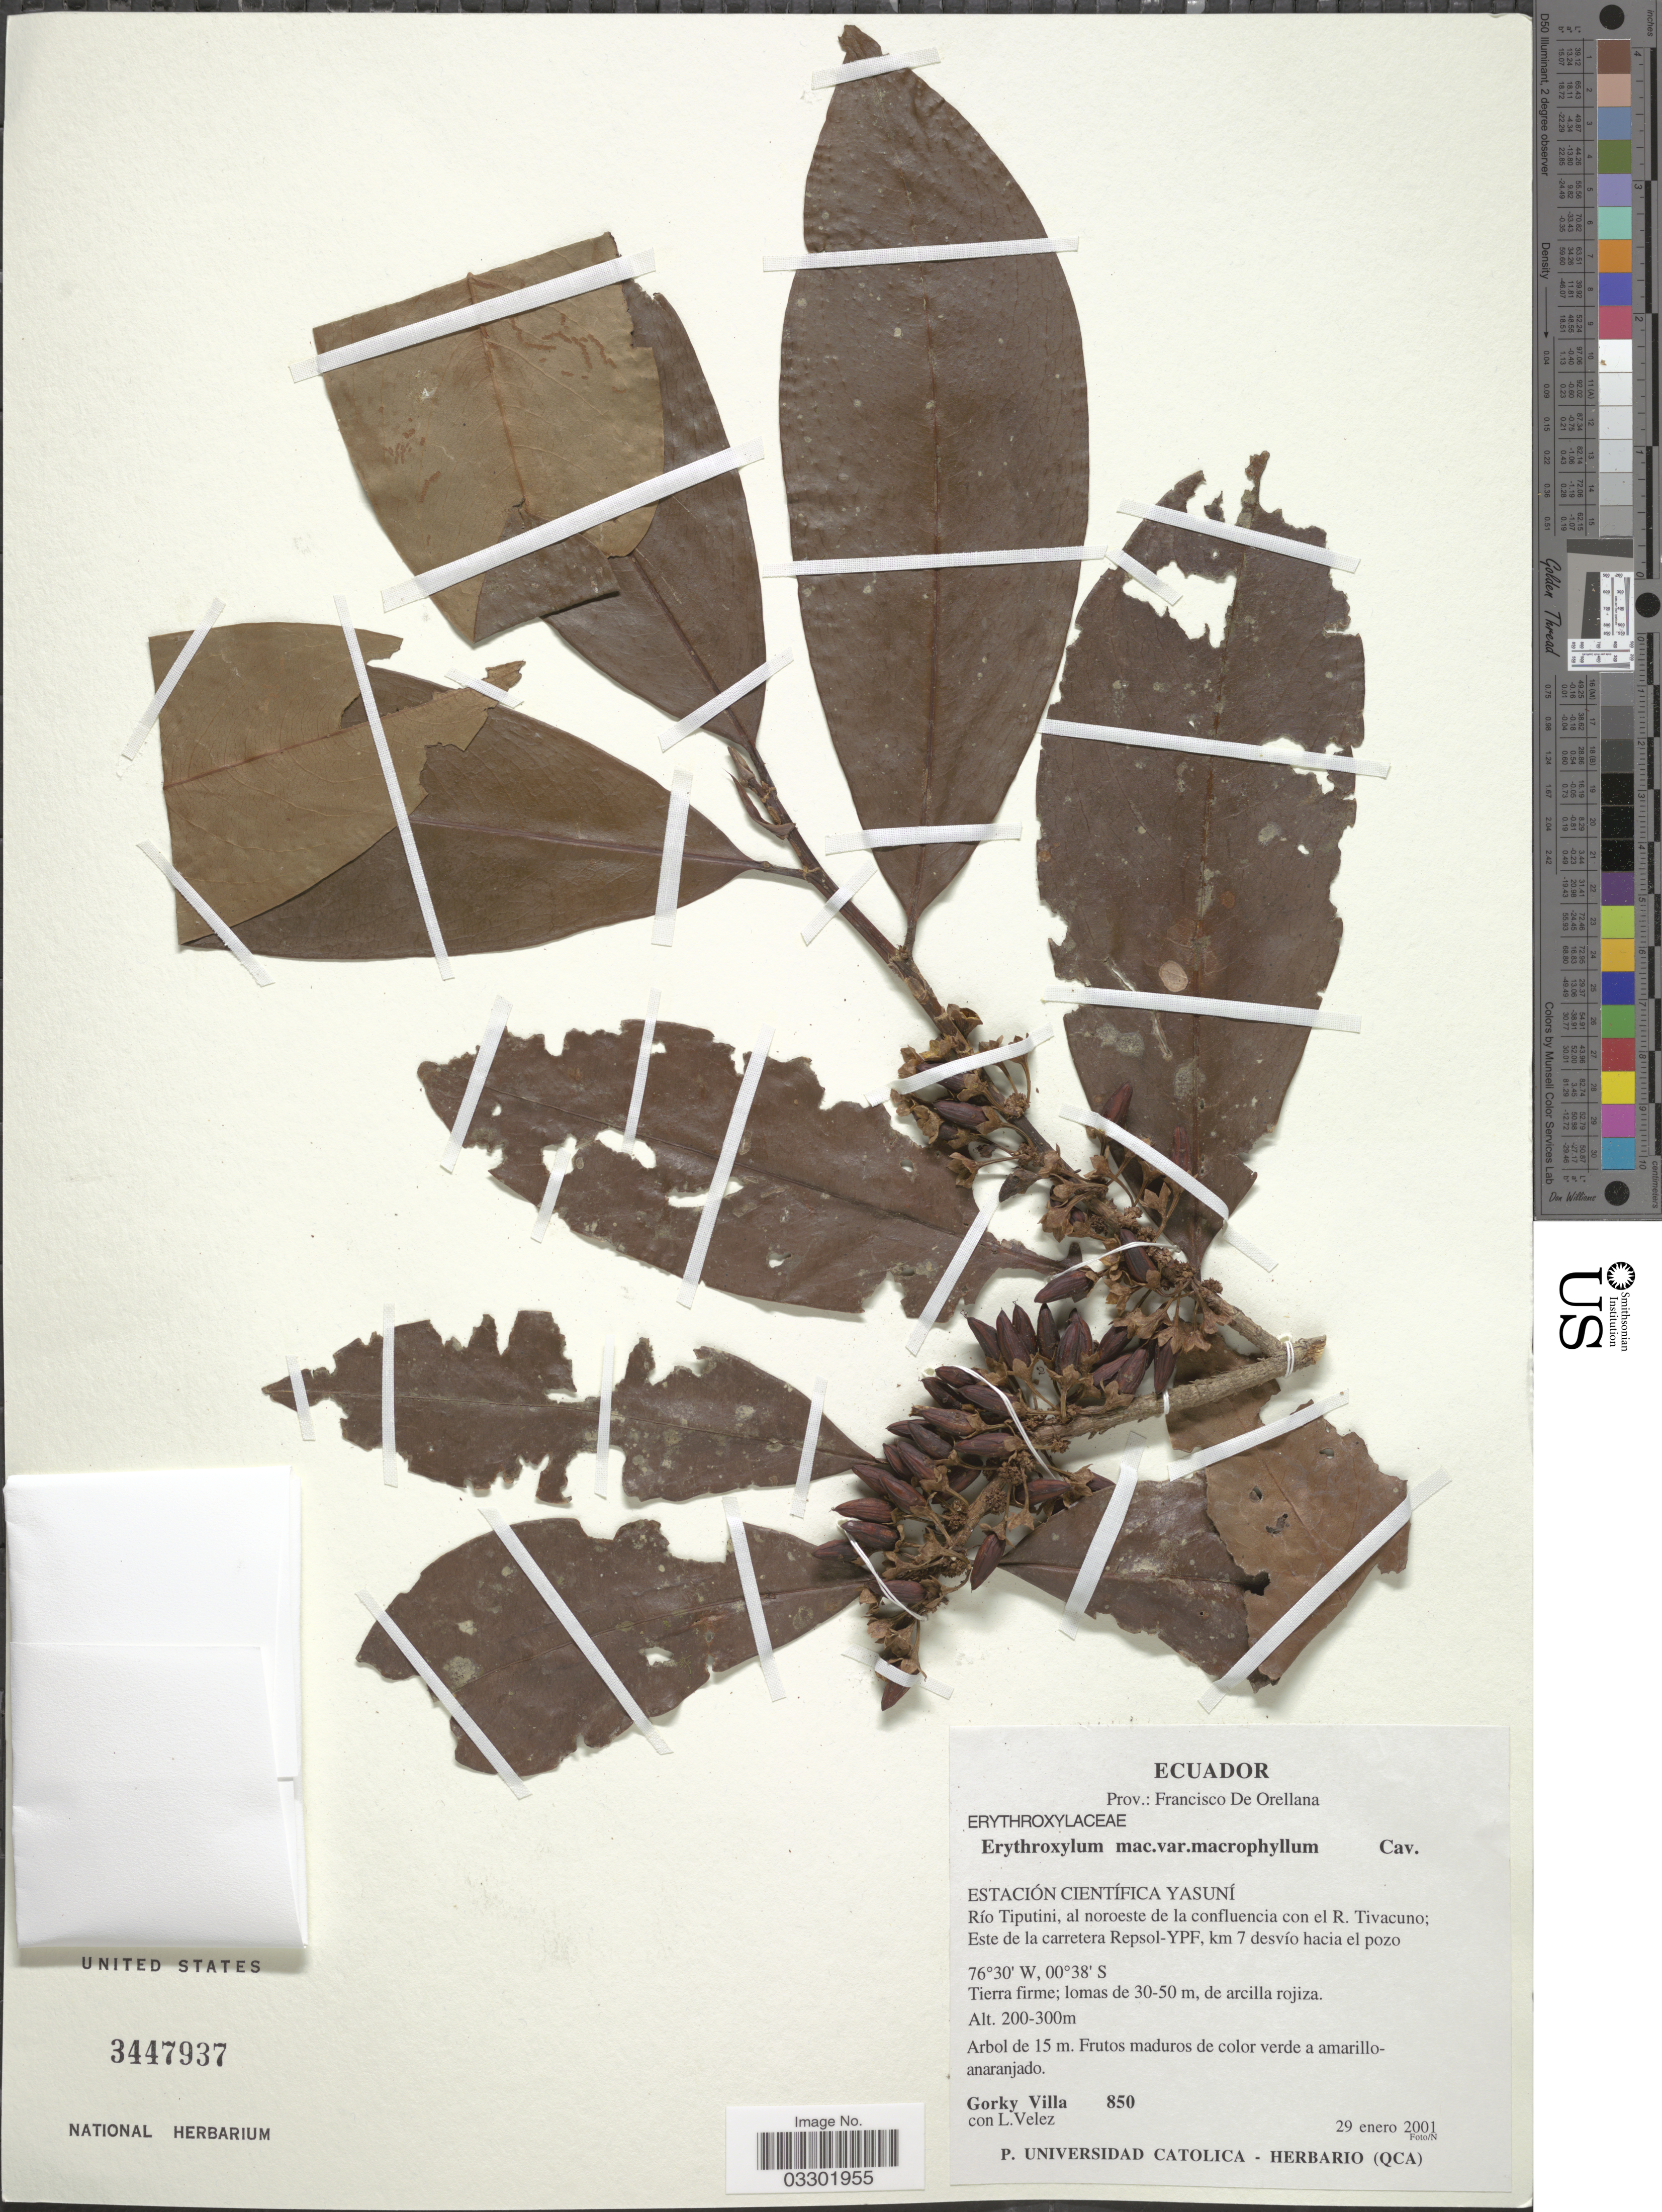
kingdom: Plantae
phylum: Tracheophyta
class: Magnoliopsida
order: Malpighiales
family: Erythroxylaceae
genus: Erythroxylum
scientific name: Erythroxylum macrophyllum var. macrophyllum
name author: Cav.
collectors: G. Villa & L. Velez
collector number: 850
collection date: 2001-01-29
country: Ecuador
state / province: Orellana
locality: Prov.: Francisco de Orellana. Estación Científica Yasuní. Río Tiputini, al noroeste de la confluencia con el R. Tivacuno; Este de la carretera Repsol-YPF, km 7 desvío hacia el pozo.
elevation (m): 200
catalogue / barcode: US 3447937